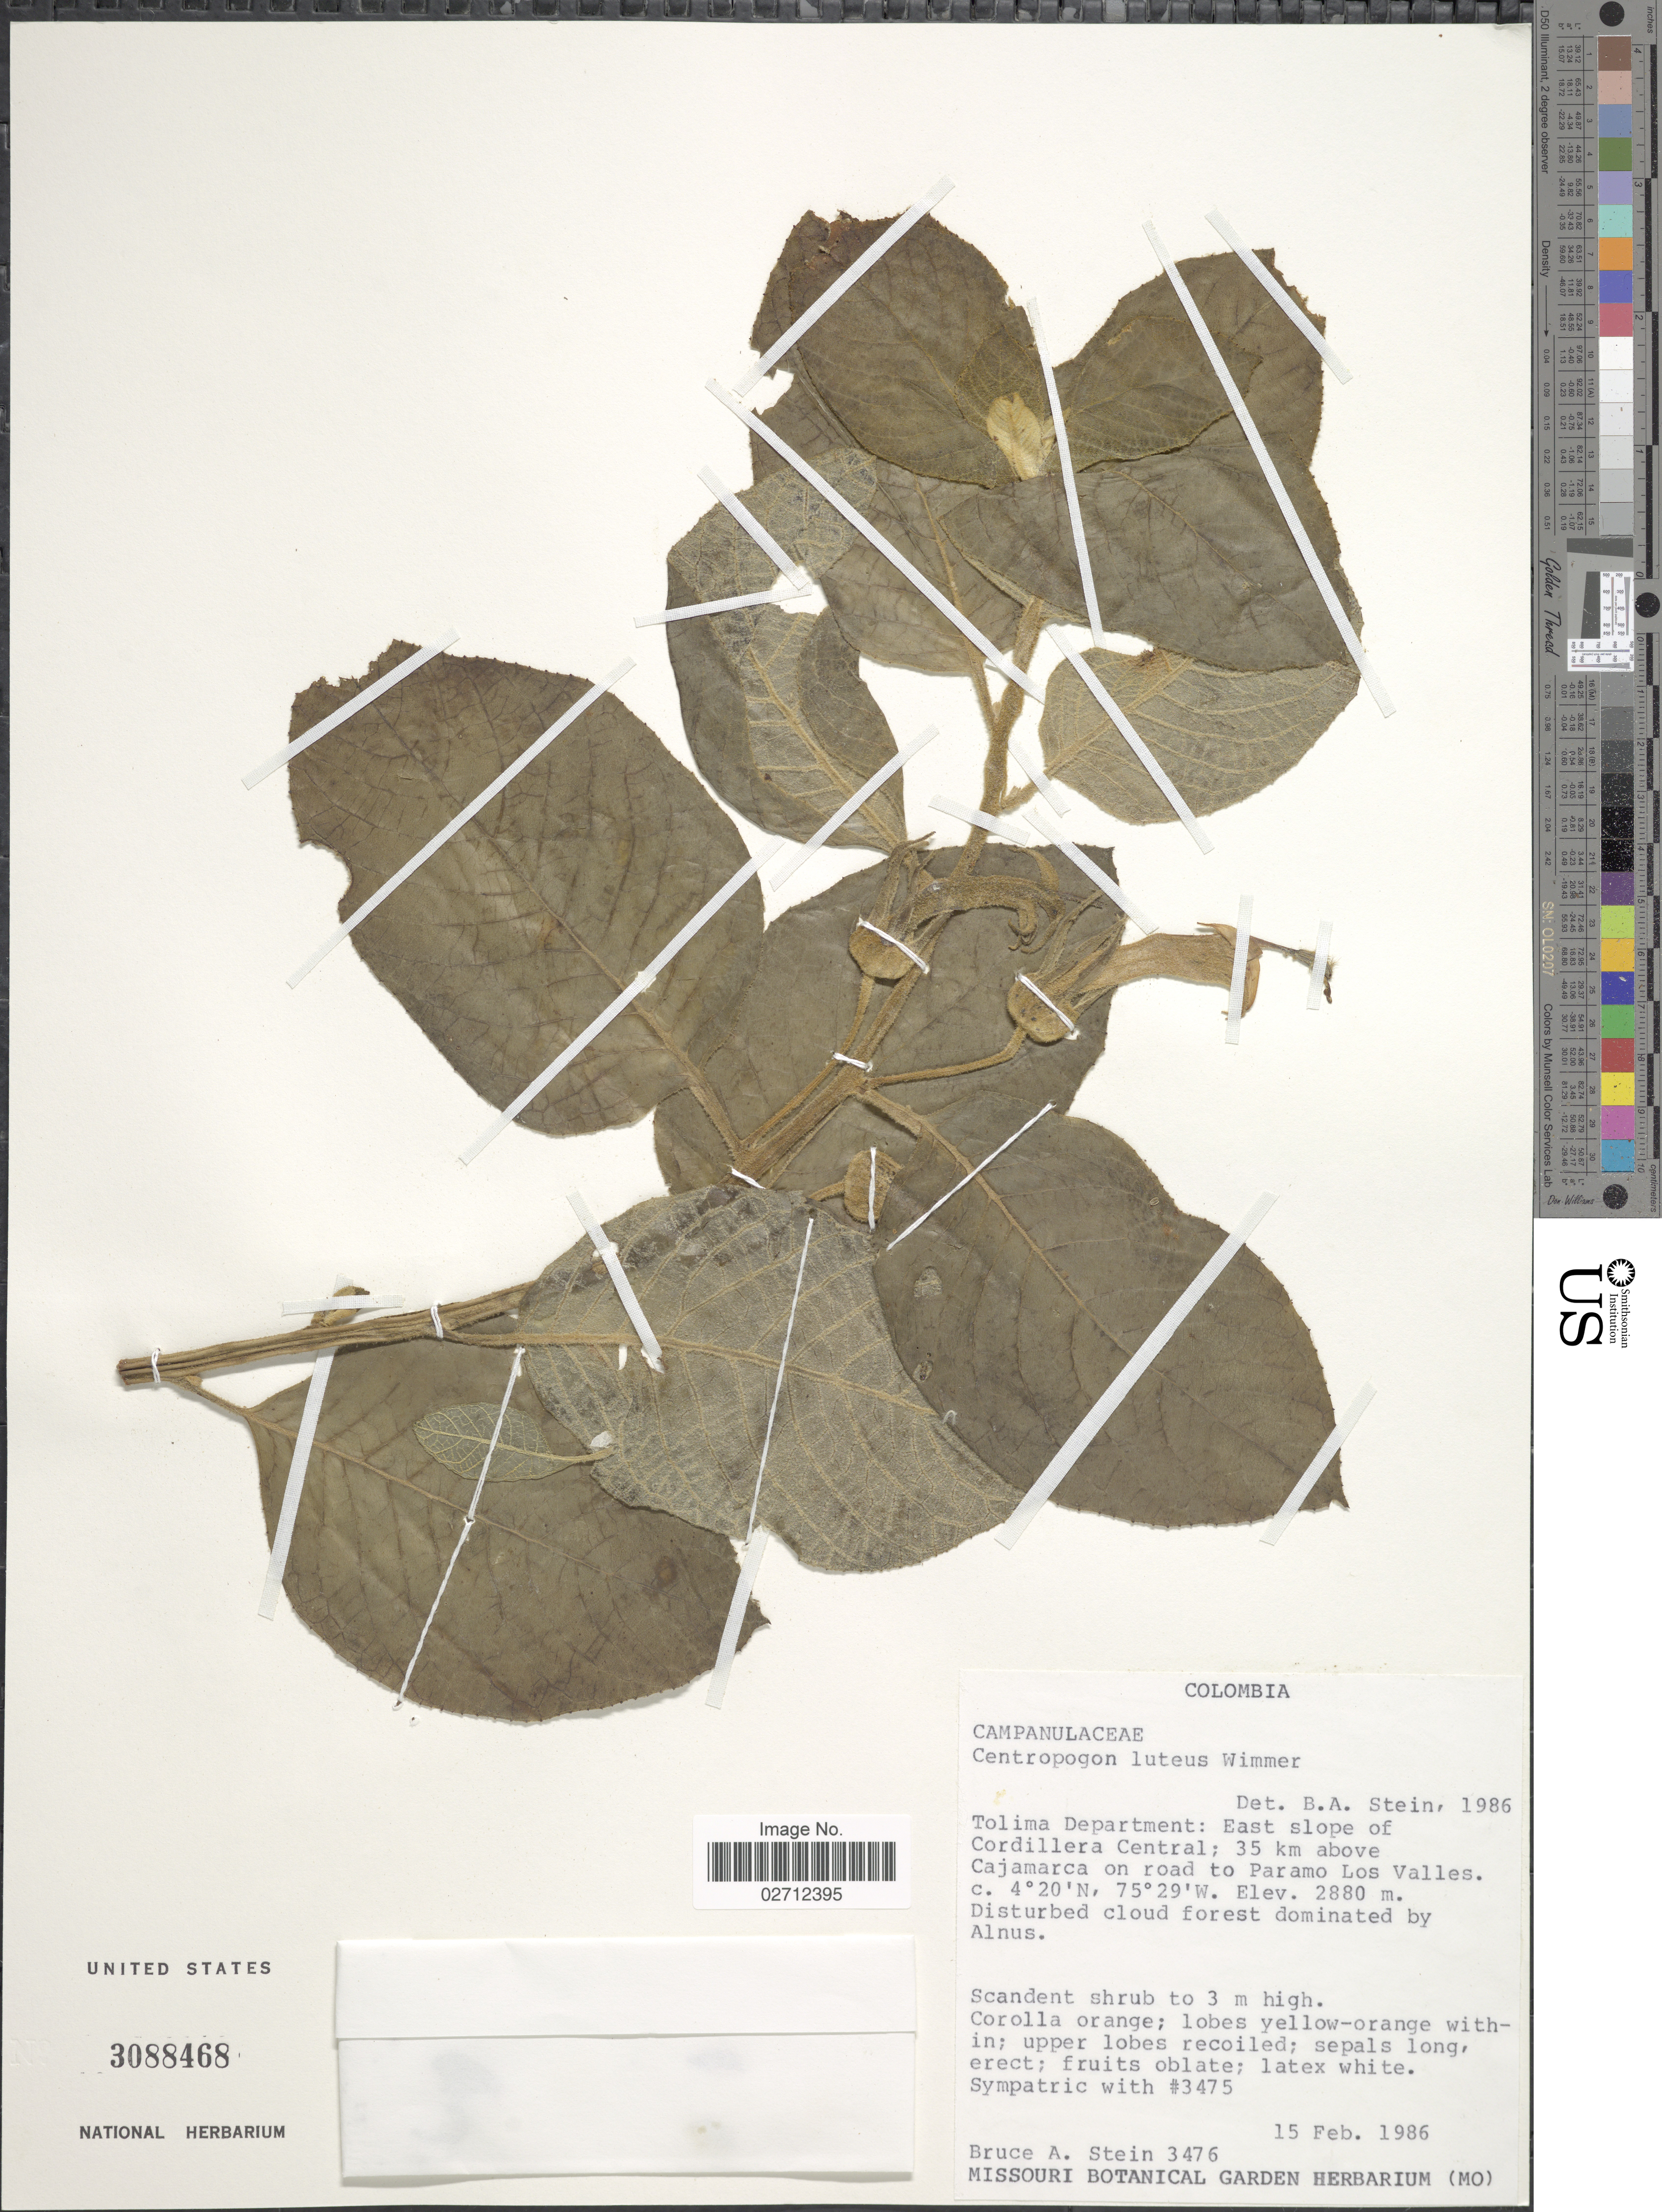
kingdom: Plantae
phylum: Tracheophyta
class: Magnoliopsida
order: Asterales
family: Campanulaceae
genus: Centropogon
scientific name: Centropogon luteus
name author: E. Wimm.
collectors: B. A. Stein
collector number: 3476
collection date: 1986-02-15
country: Colombia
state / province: Tolima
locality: Tolima Department: East slope of Cordillera Central; 35 km above Cajamarca on road to Paramo Los Valles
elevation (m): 2880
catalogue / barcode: US 3088468